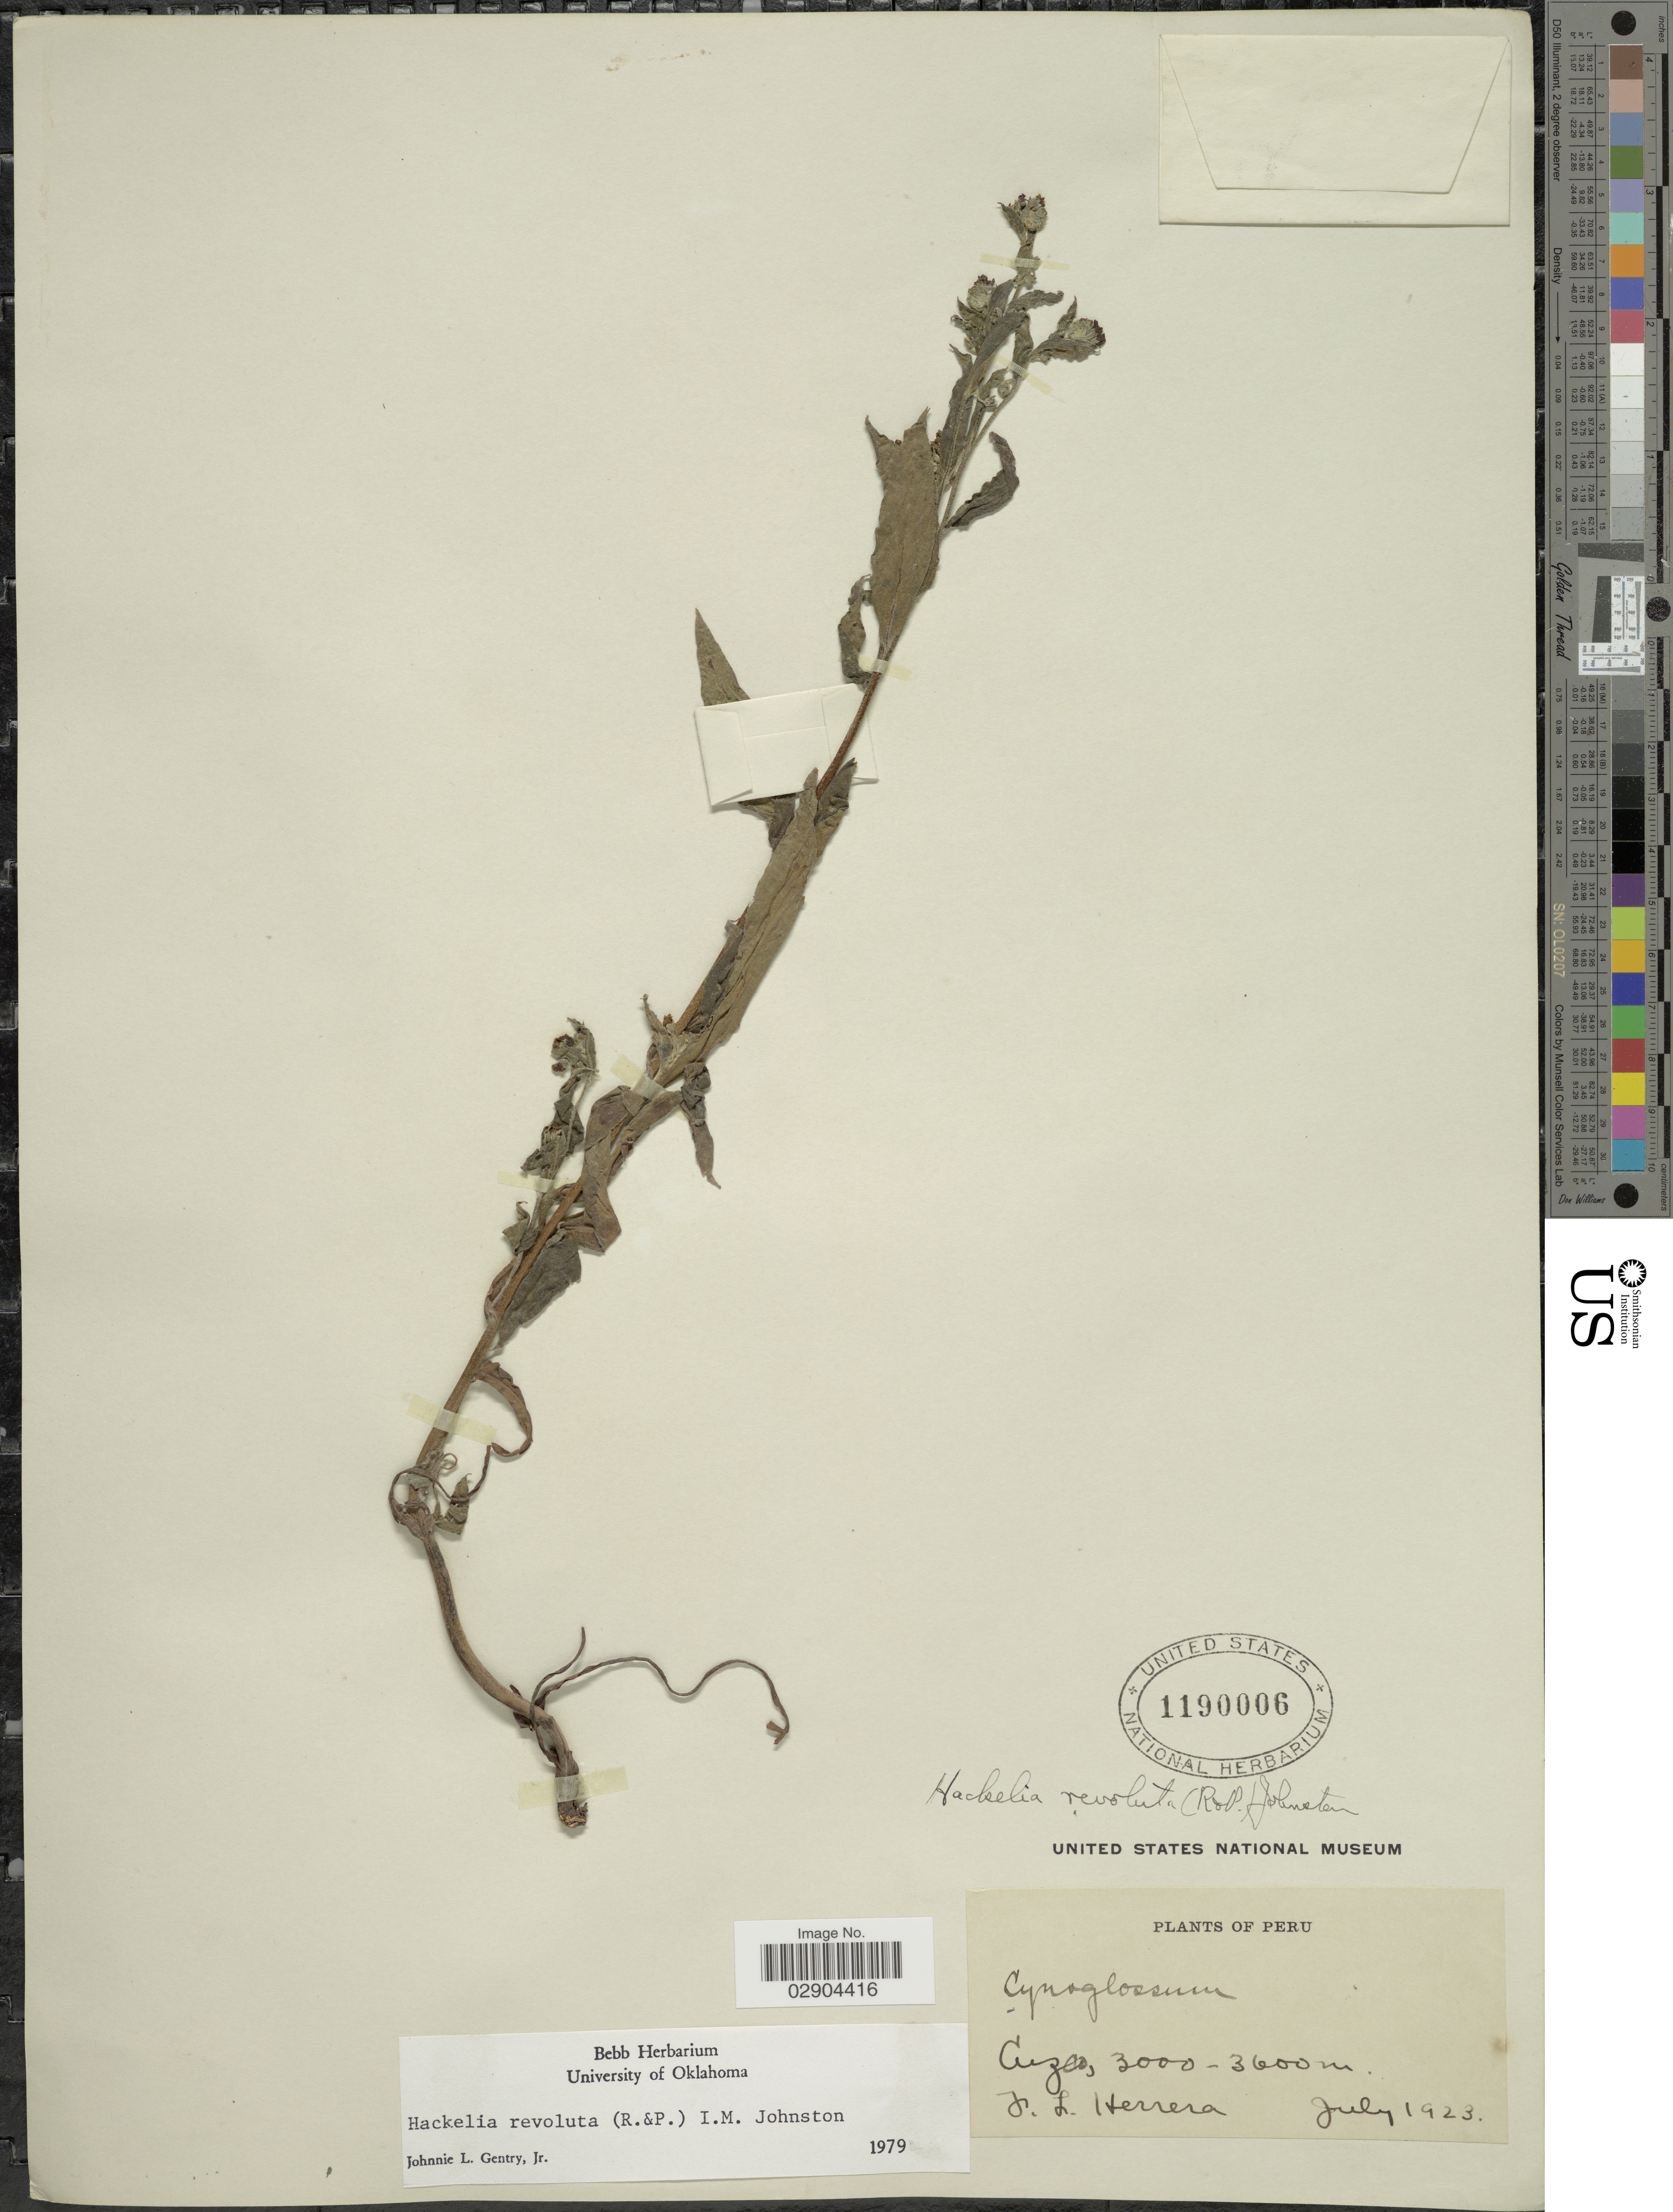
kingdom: Plantae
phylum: Tracheophyta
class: Magnoliopsida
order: Boraginales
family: Boraginaceae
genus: Hackelia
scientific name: Hackelia revoluta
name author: (Ruiz & Pav.) I.M. Johnst.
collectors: F. L. Herrera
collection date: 1923-07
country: Peru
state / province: Cusco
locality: Cuzco.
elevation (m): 3000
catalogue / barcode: US 1190006